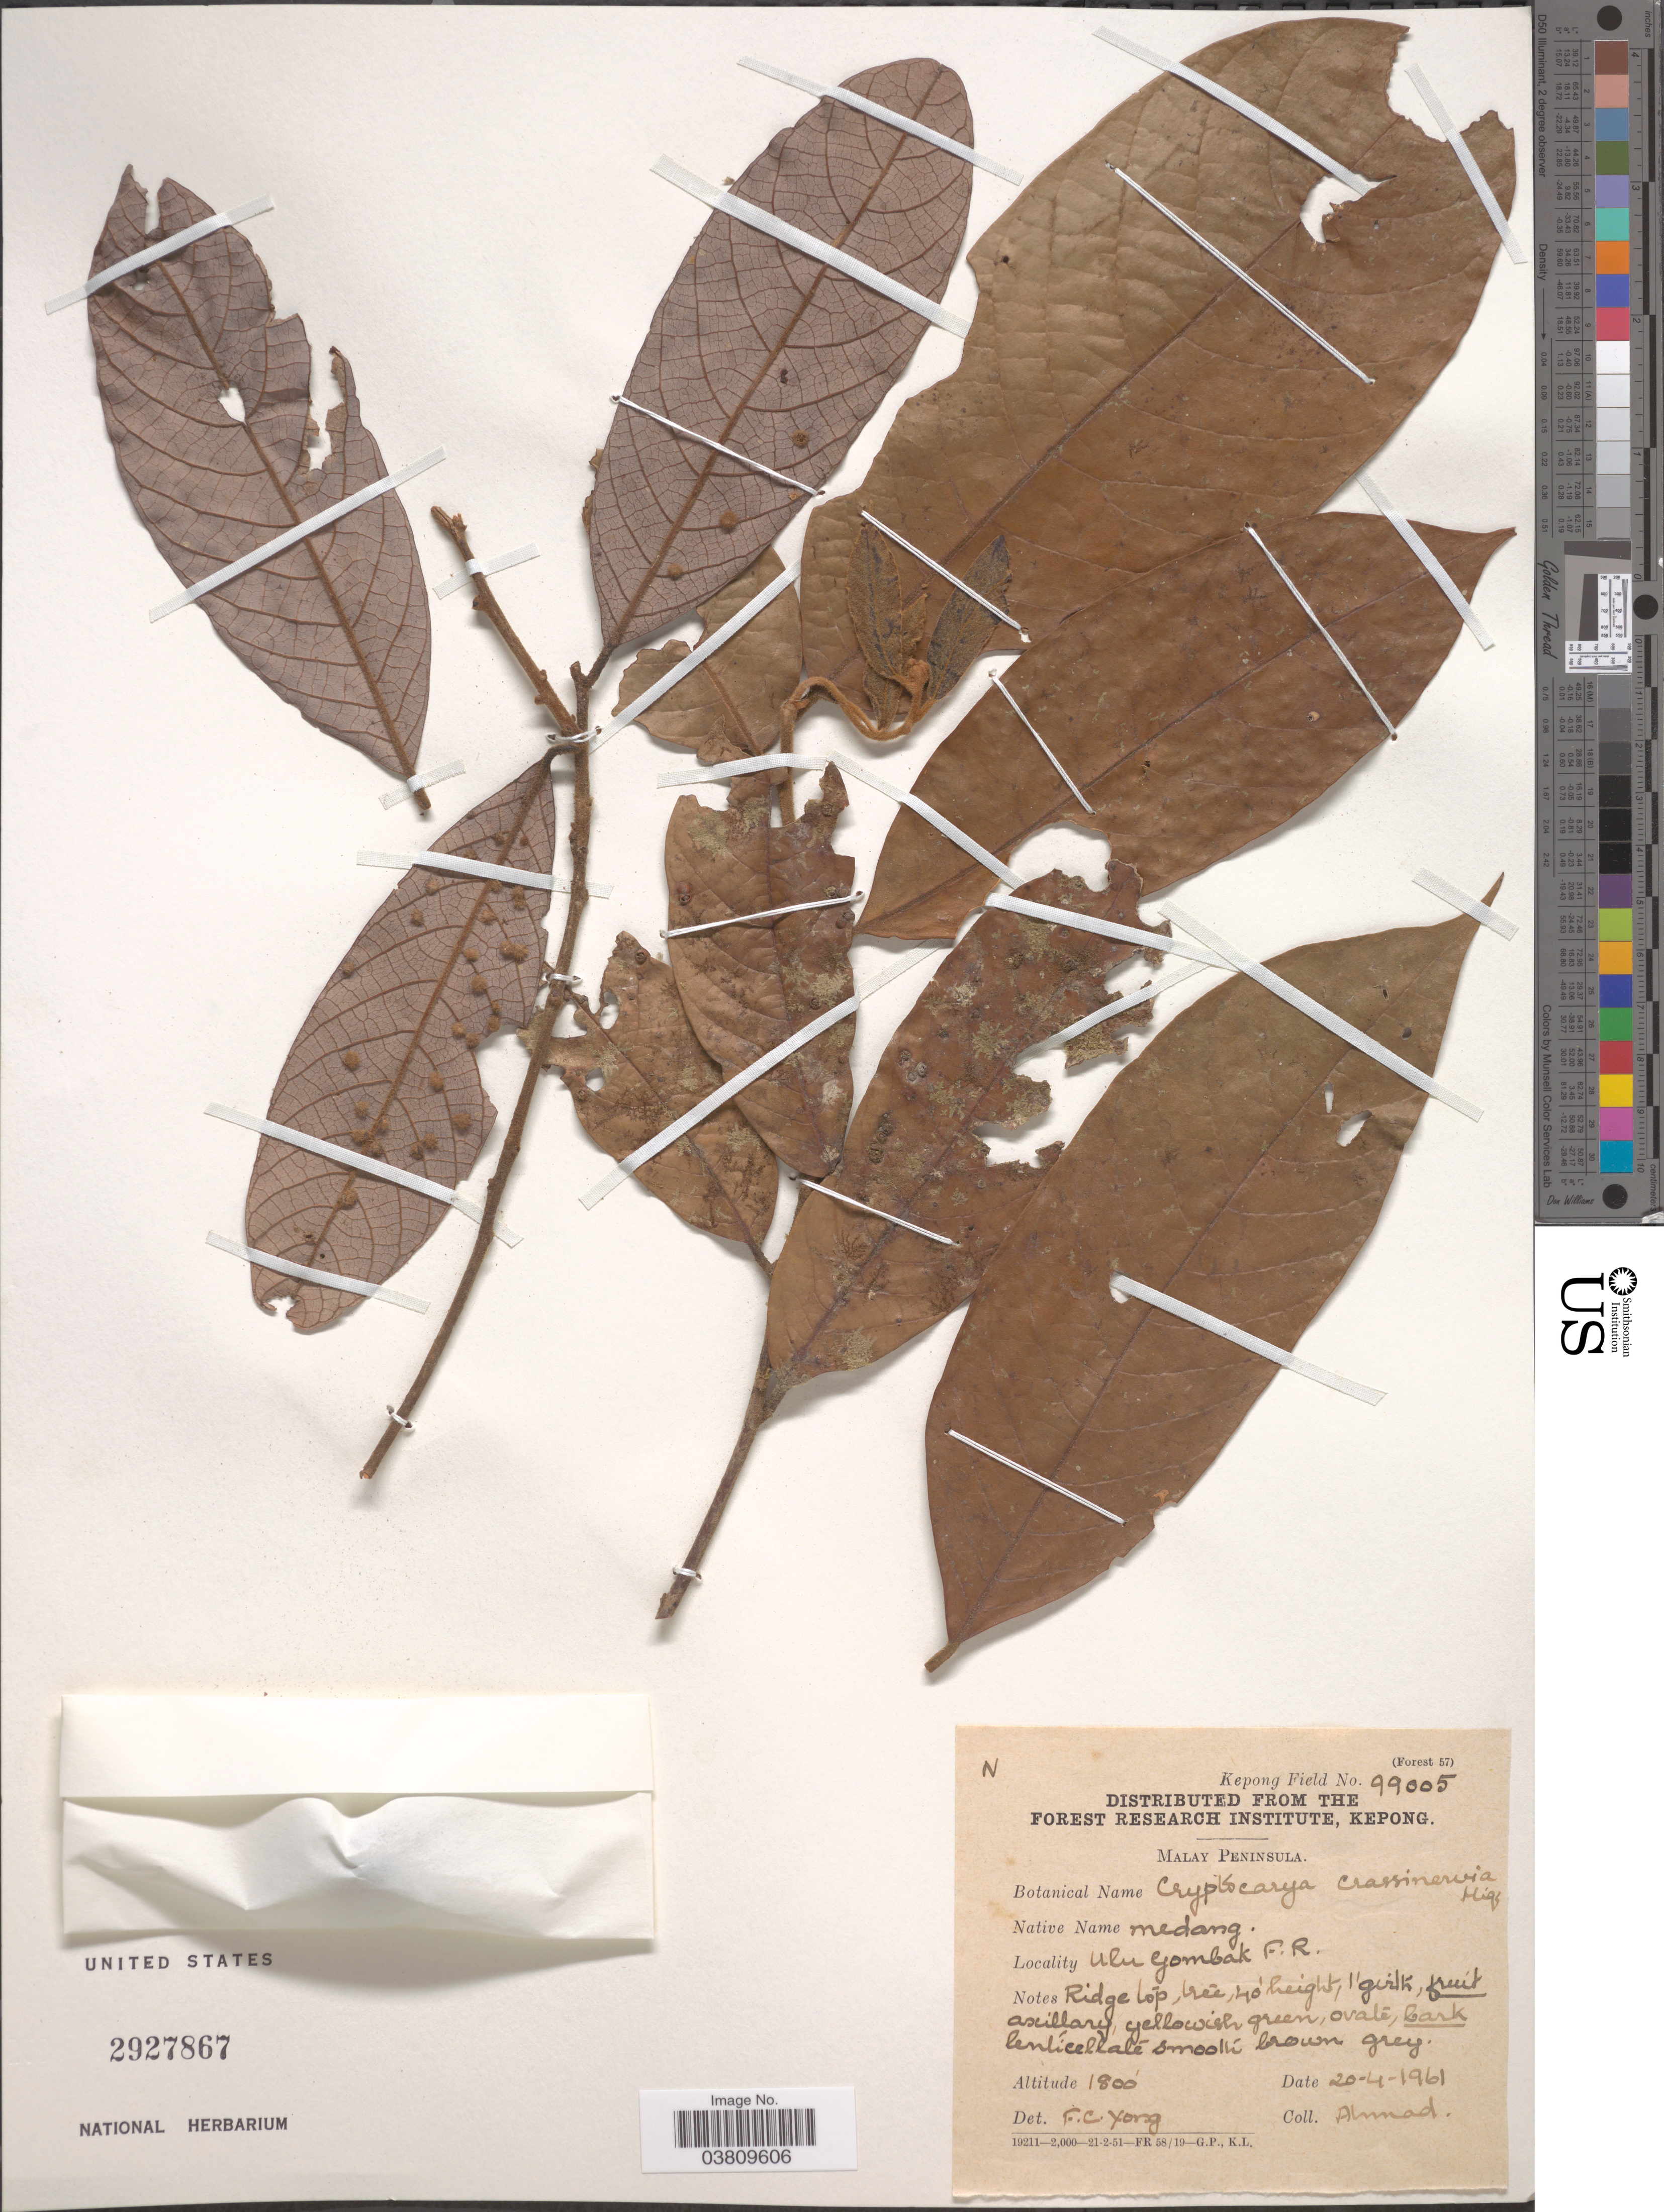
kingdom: Plantae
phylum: Tracheophyta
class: Magnoliopsida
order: Laurales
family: Lauraceae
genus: Cryptocarya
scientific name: Cryptocarya crassinervia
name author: Miq.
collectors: -. Ahmad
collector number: Kepong Field 99005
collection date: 1961-04-20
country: Malaysia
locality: Malay Peninsula. Ulu Gombak F.R. Ridge top.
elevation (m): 549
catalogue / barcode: US 2927867